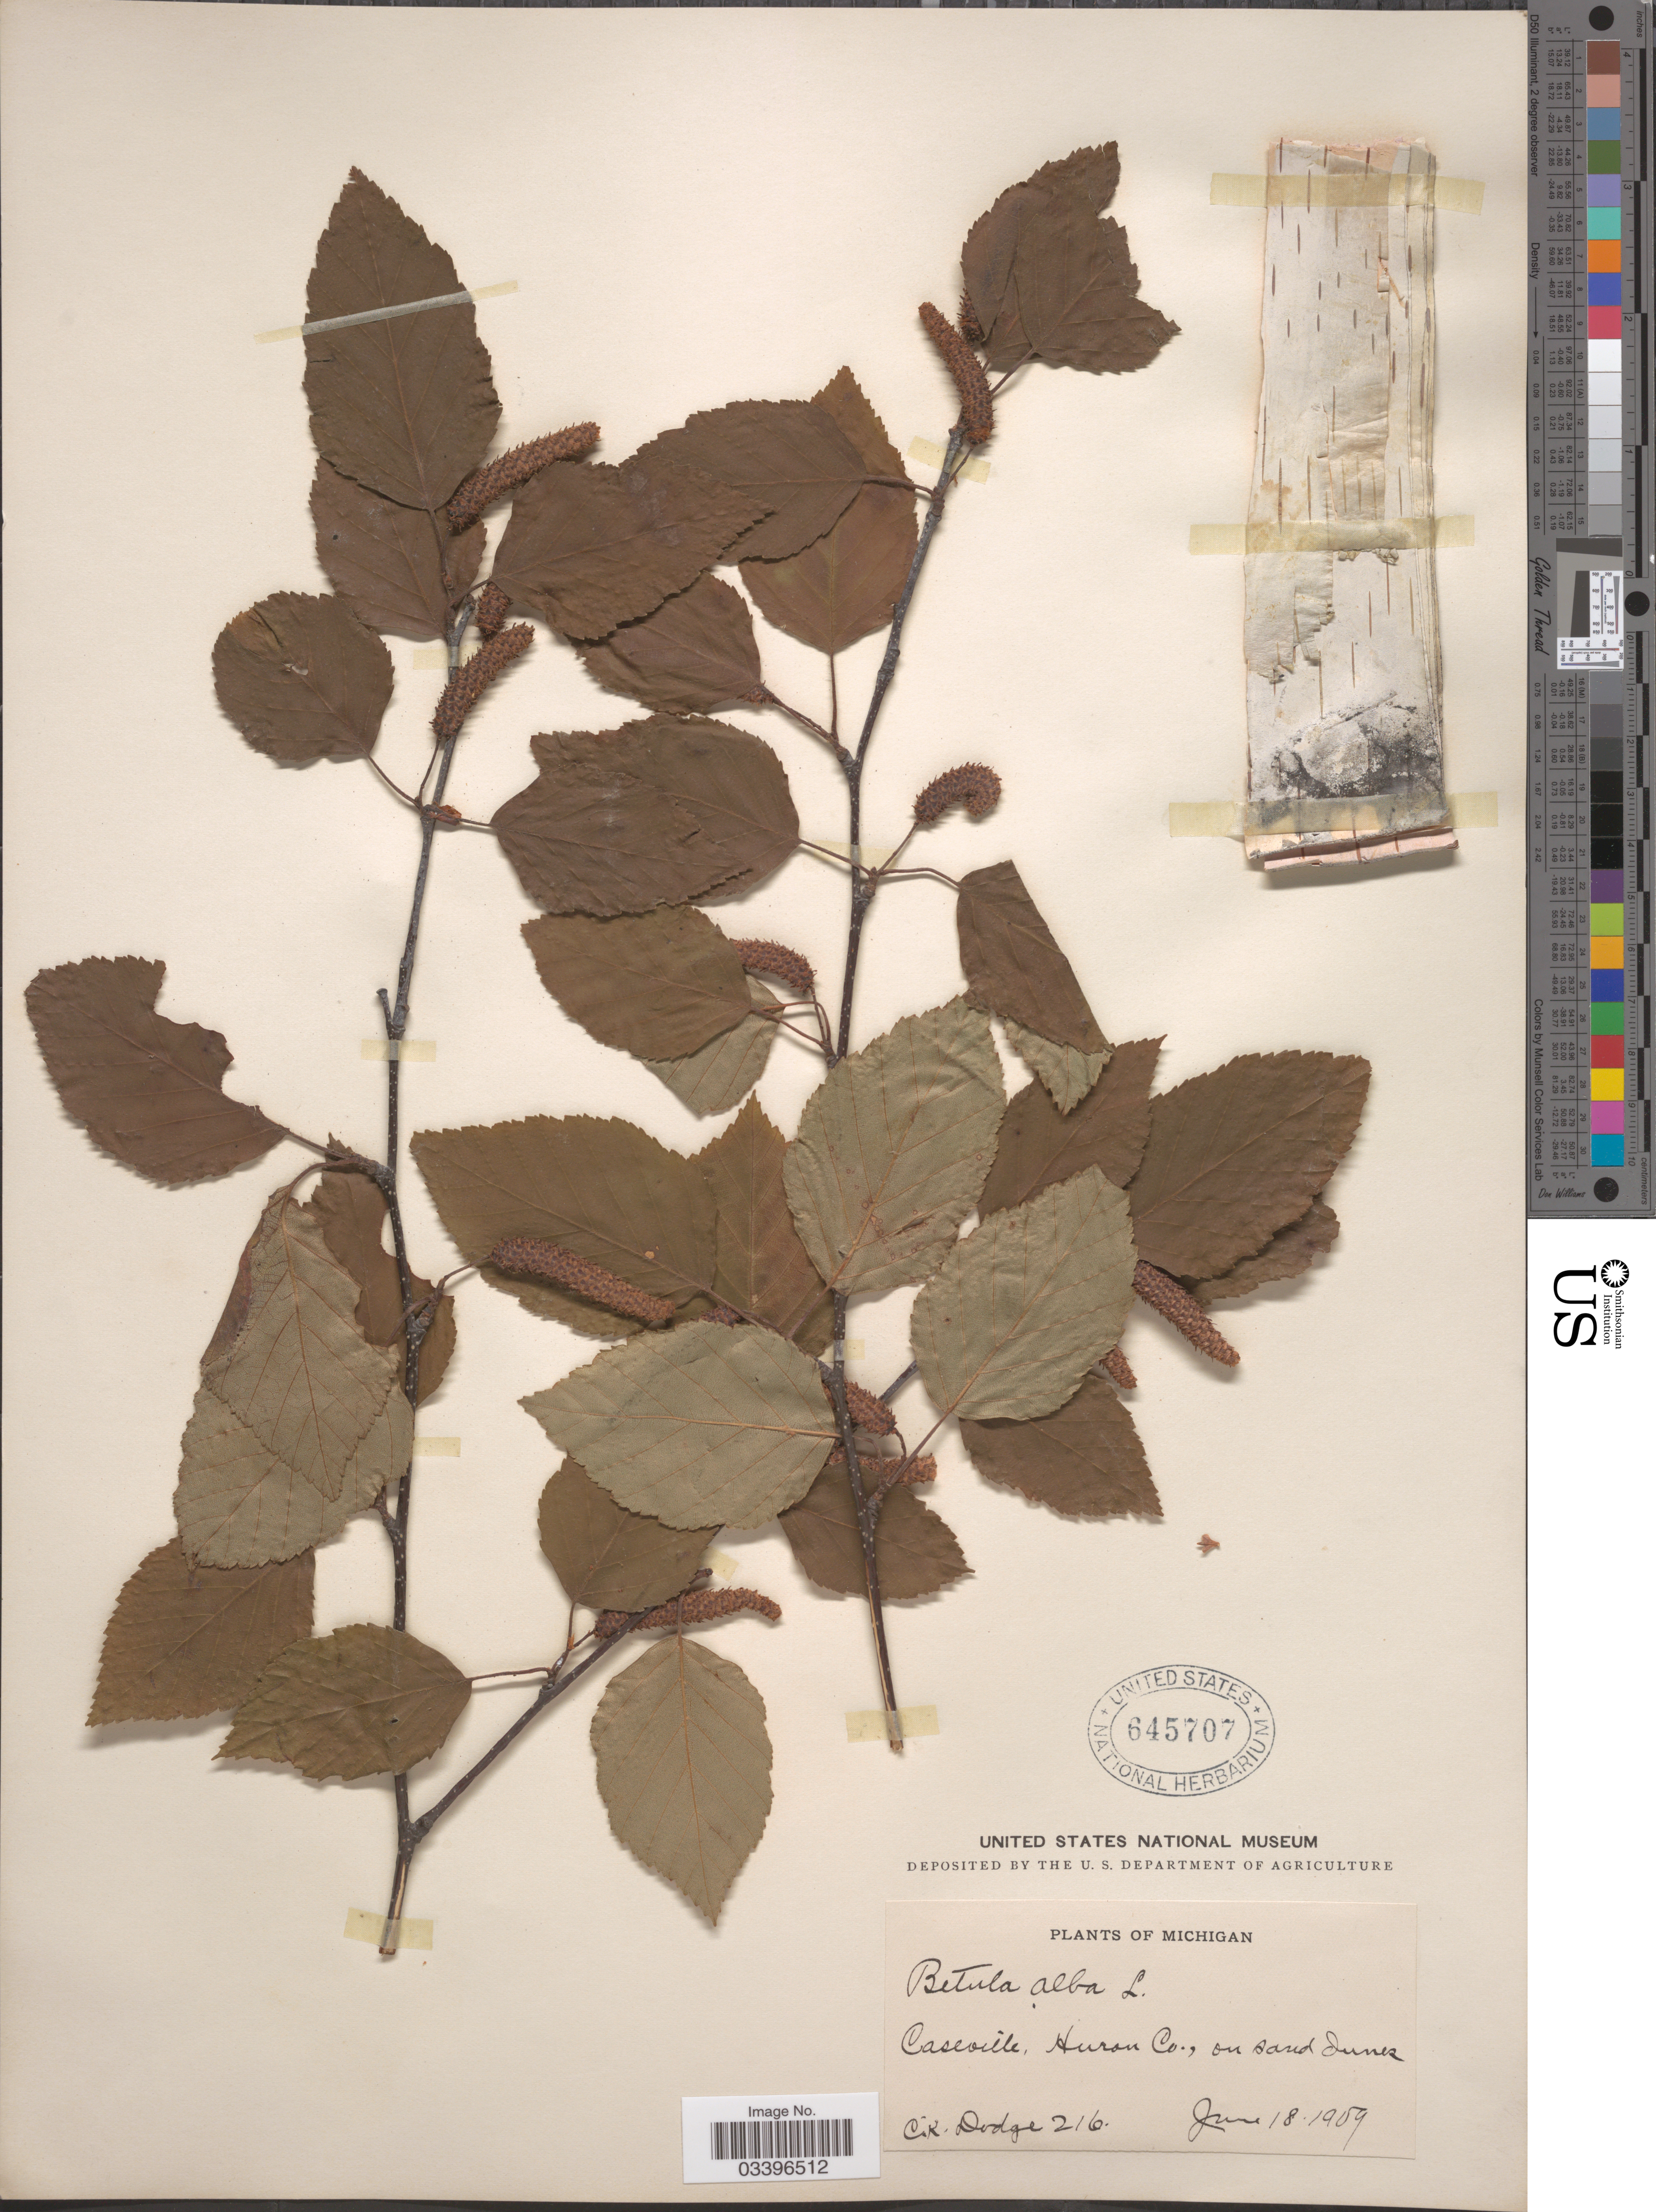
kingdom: Plantae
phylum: Tracheophyta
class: Magnoliopsida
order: Fagales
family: Betulaceae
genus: Betula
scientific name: Betula papyrifera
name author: Marshall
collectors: C. Dodge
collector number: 216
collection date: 1909-06-18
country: United States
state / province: Michigan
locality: Caseville, Huron Co., on sand dunes.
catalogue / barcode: US 645707